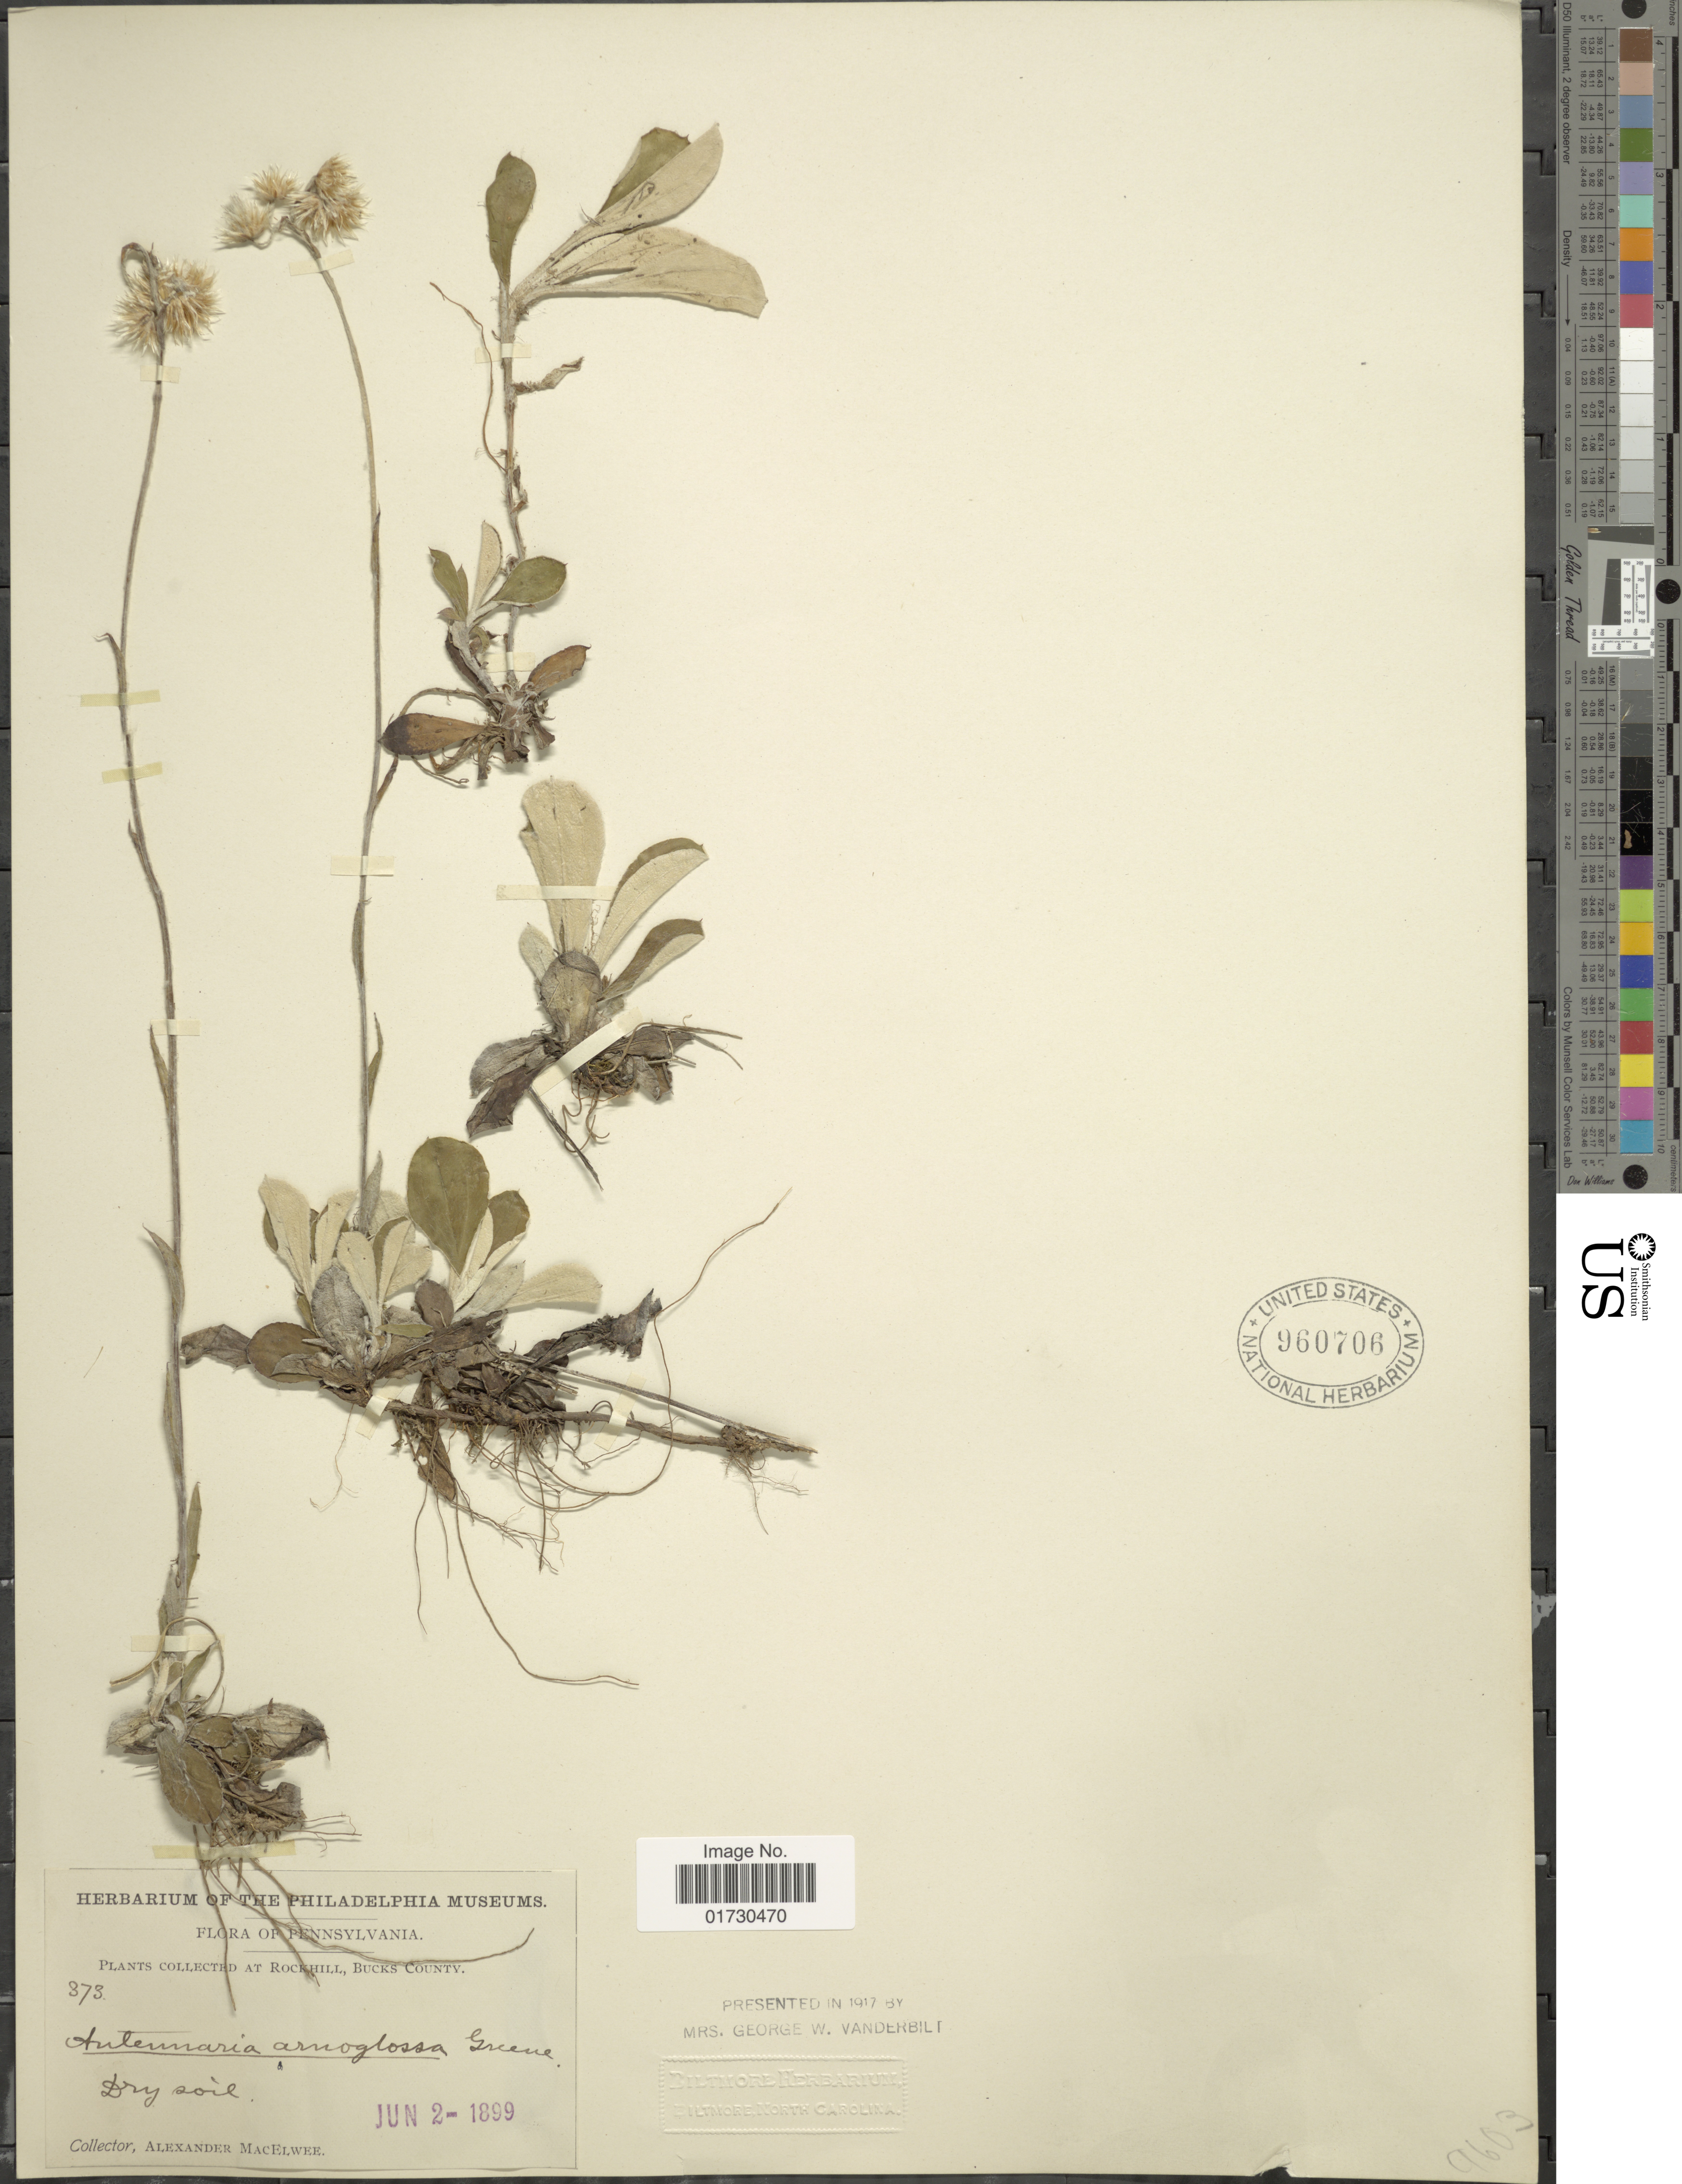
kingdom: Plantae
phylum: Tracheophyta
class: Magnoliopsida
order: Asterales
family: Asteraceae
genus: Antennaria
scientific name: Antennaria arnoglossa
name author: Greene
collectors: A. MacElwee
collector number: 373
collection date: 1899-06-02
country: United States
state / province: Pennsylvania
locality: At Rockhill, Bucks County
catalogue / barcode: US 960706